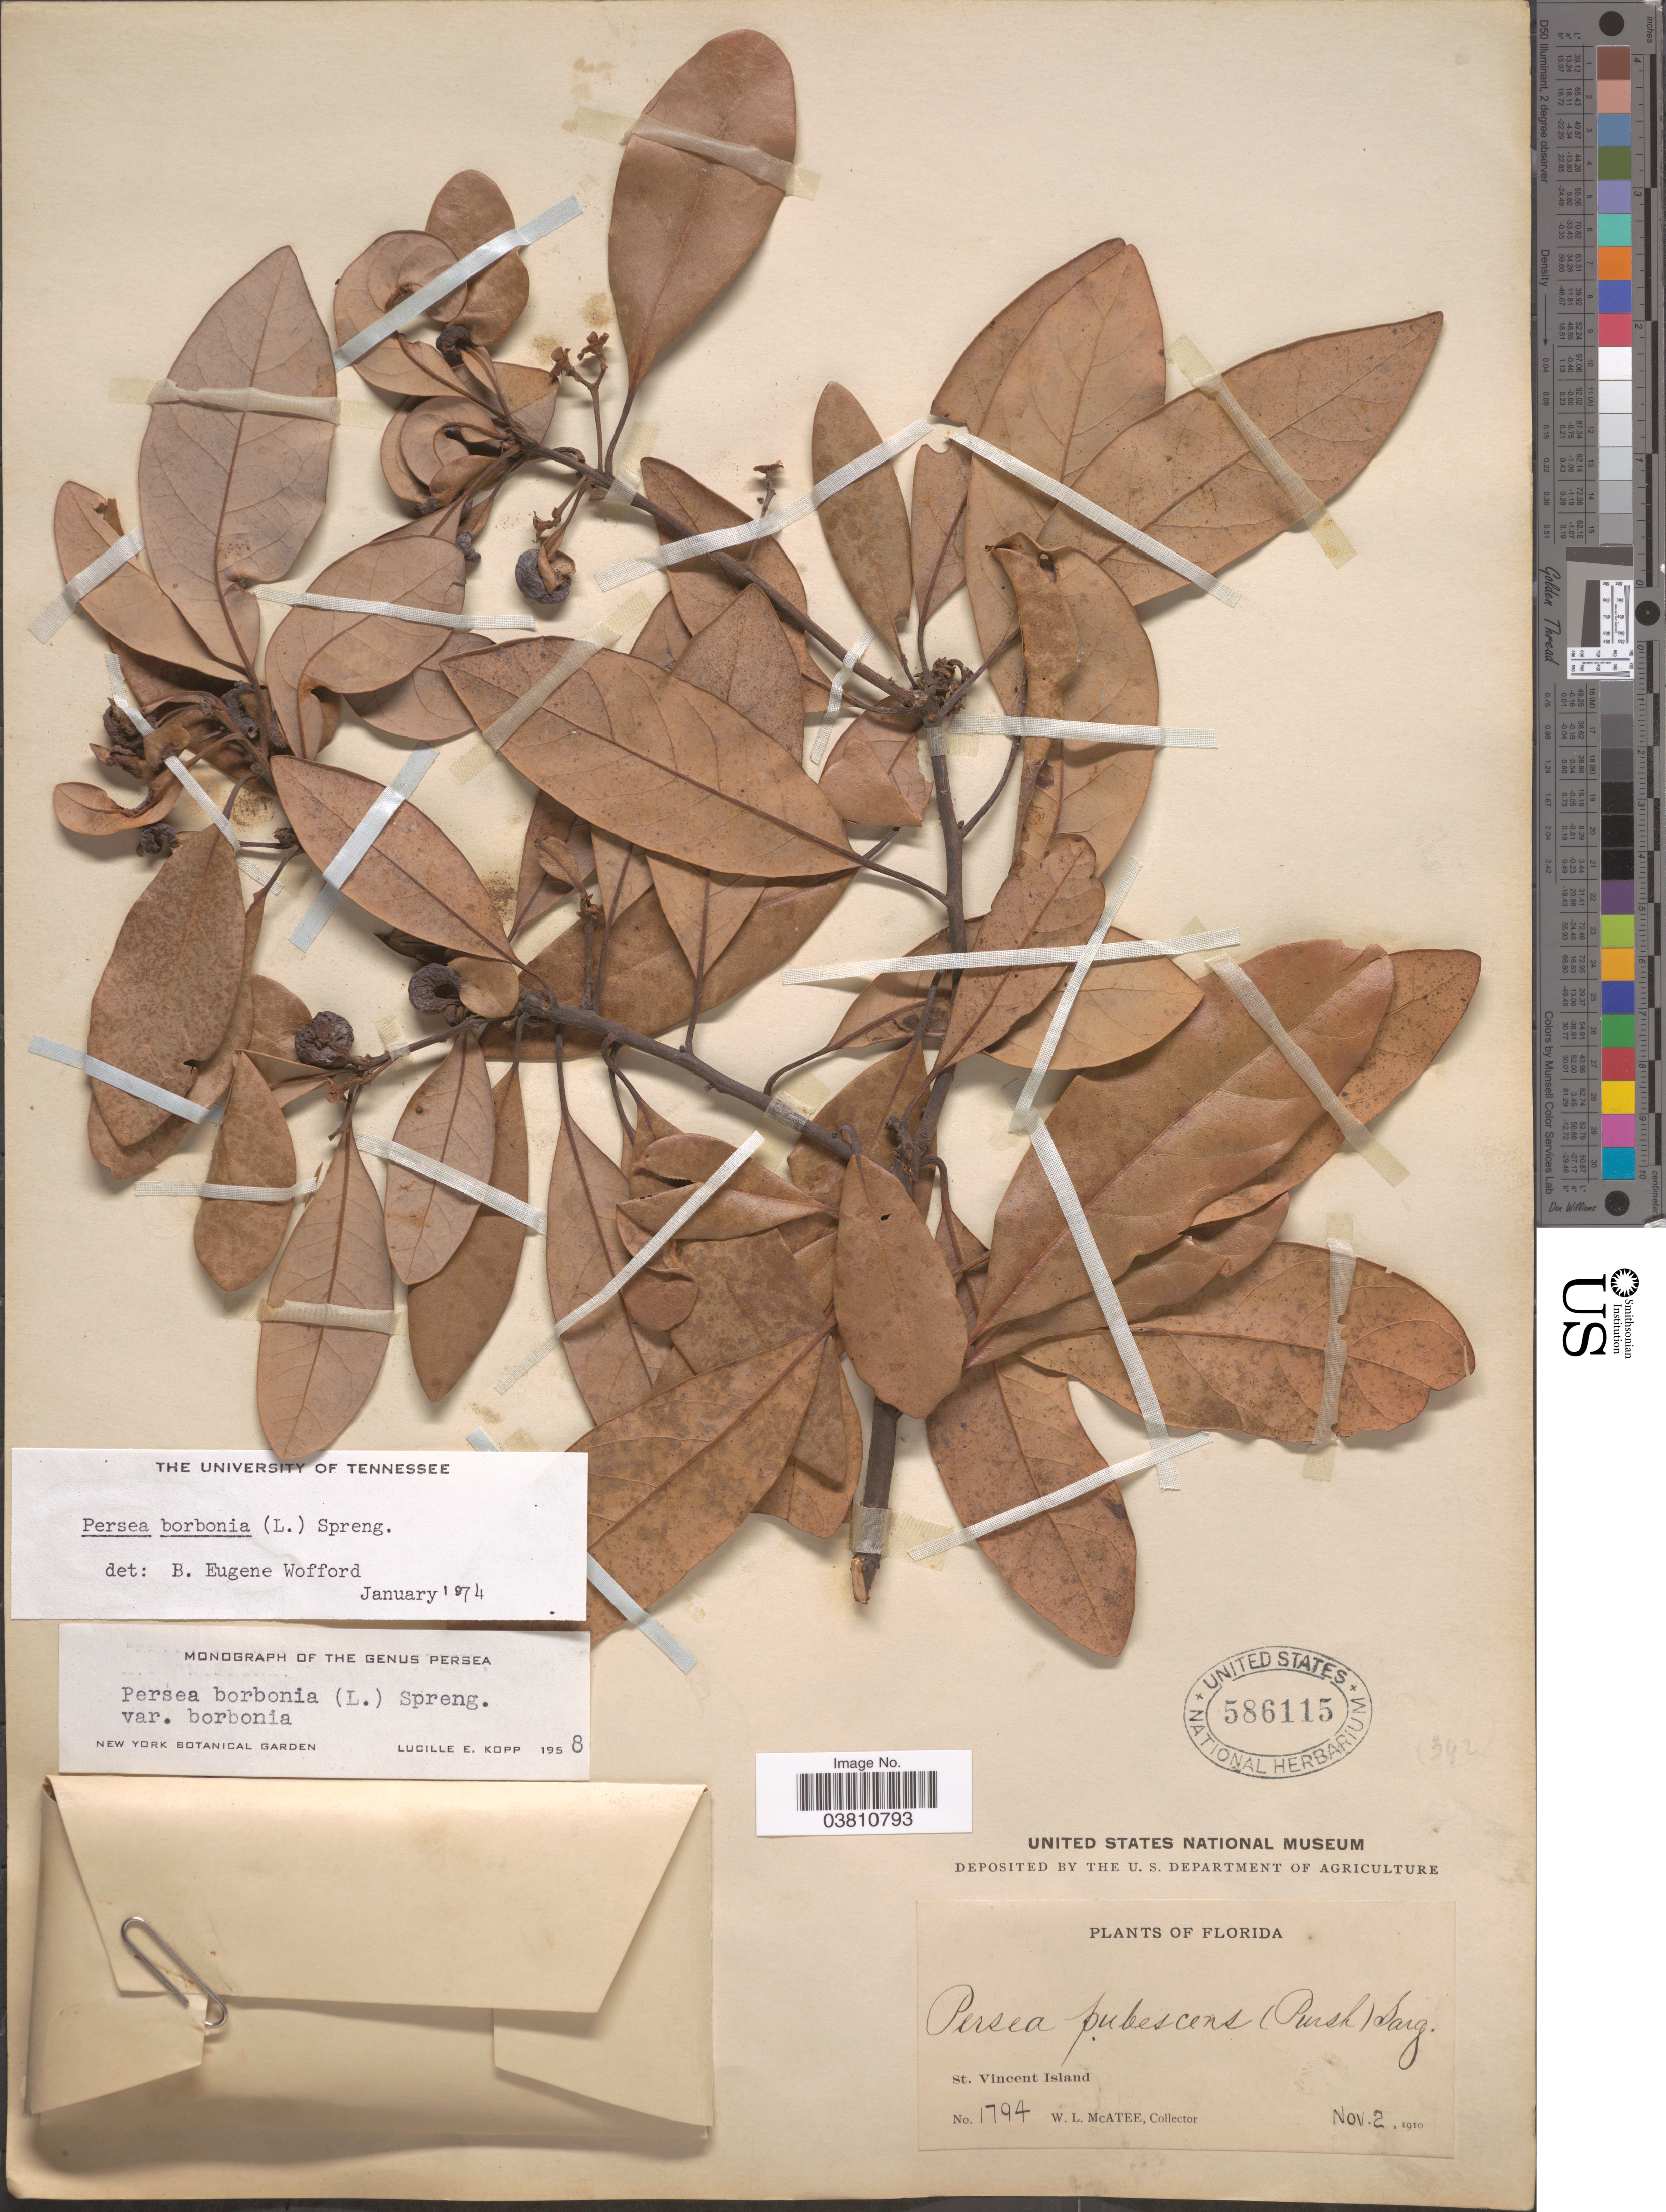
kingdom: Plantae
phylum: Tracheophyta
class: Magnoliopsida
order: Laurales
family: Lauraceae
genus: Persea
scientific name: Persea borbonia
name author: (L.) Spreng.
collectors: W. McAtee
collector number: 1794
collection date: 1910-11-02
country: United States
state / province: Florida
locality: St. Vincent Island.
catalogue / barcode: US 586115